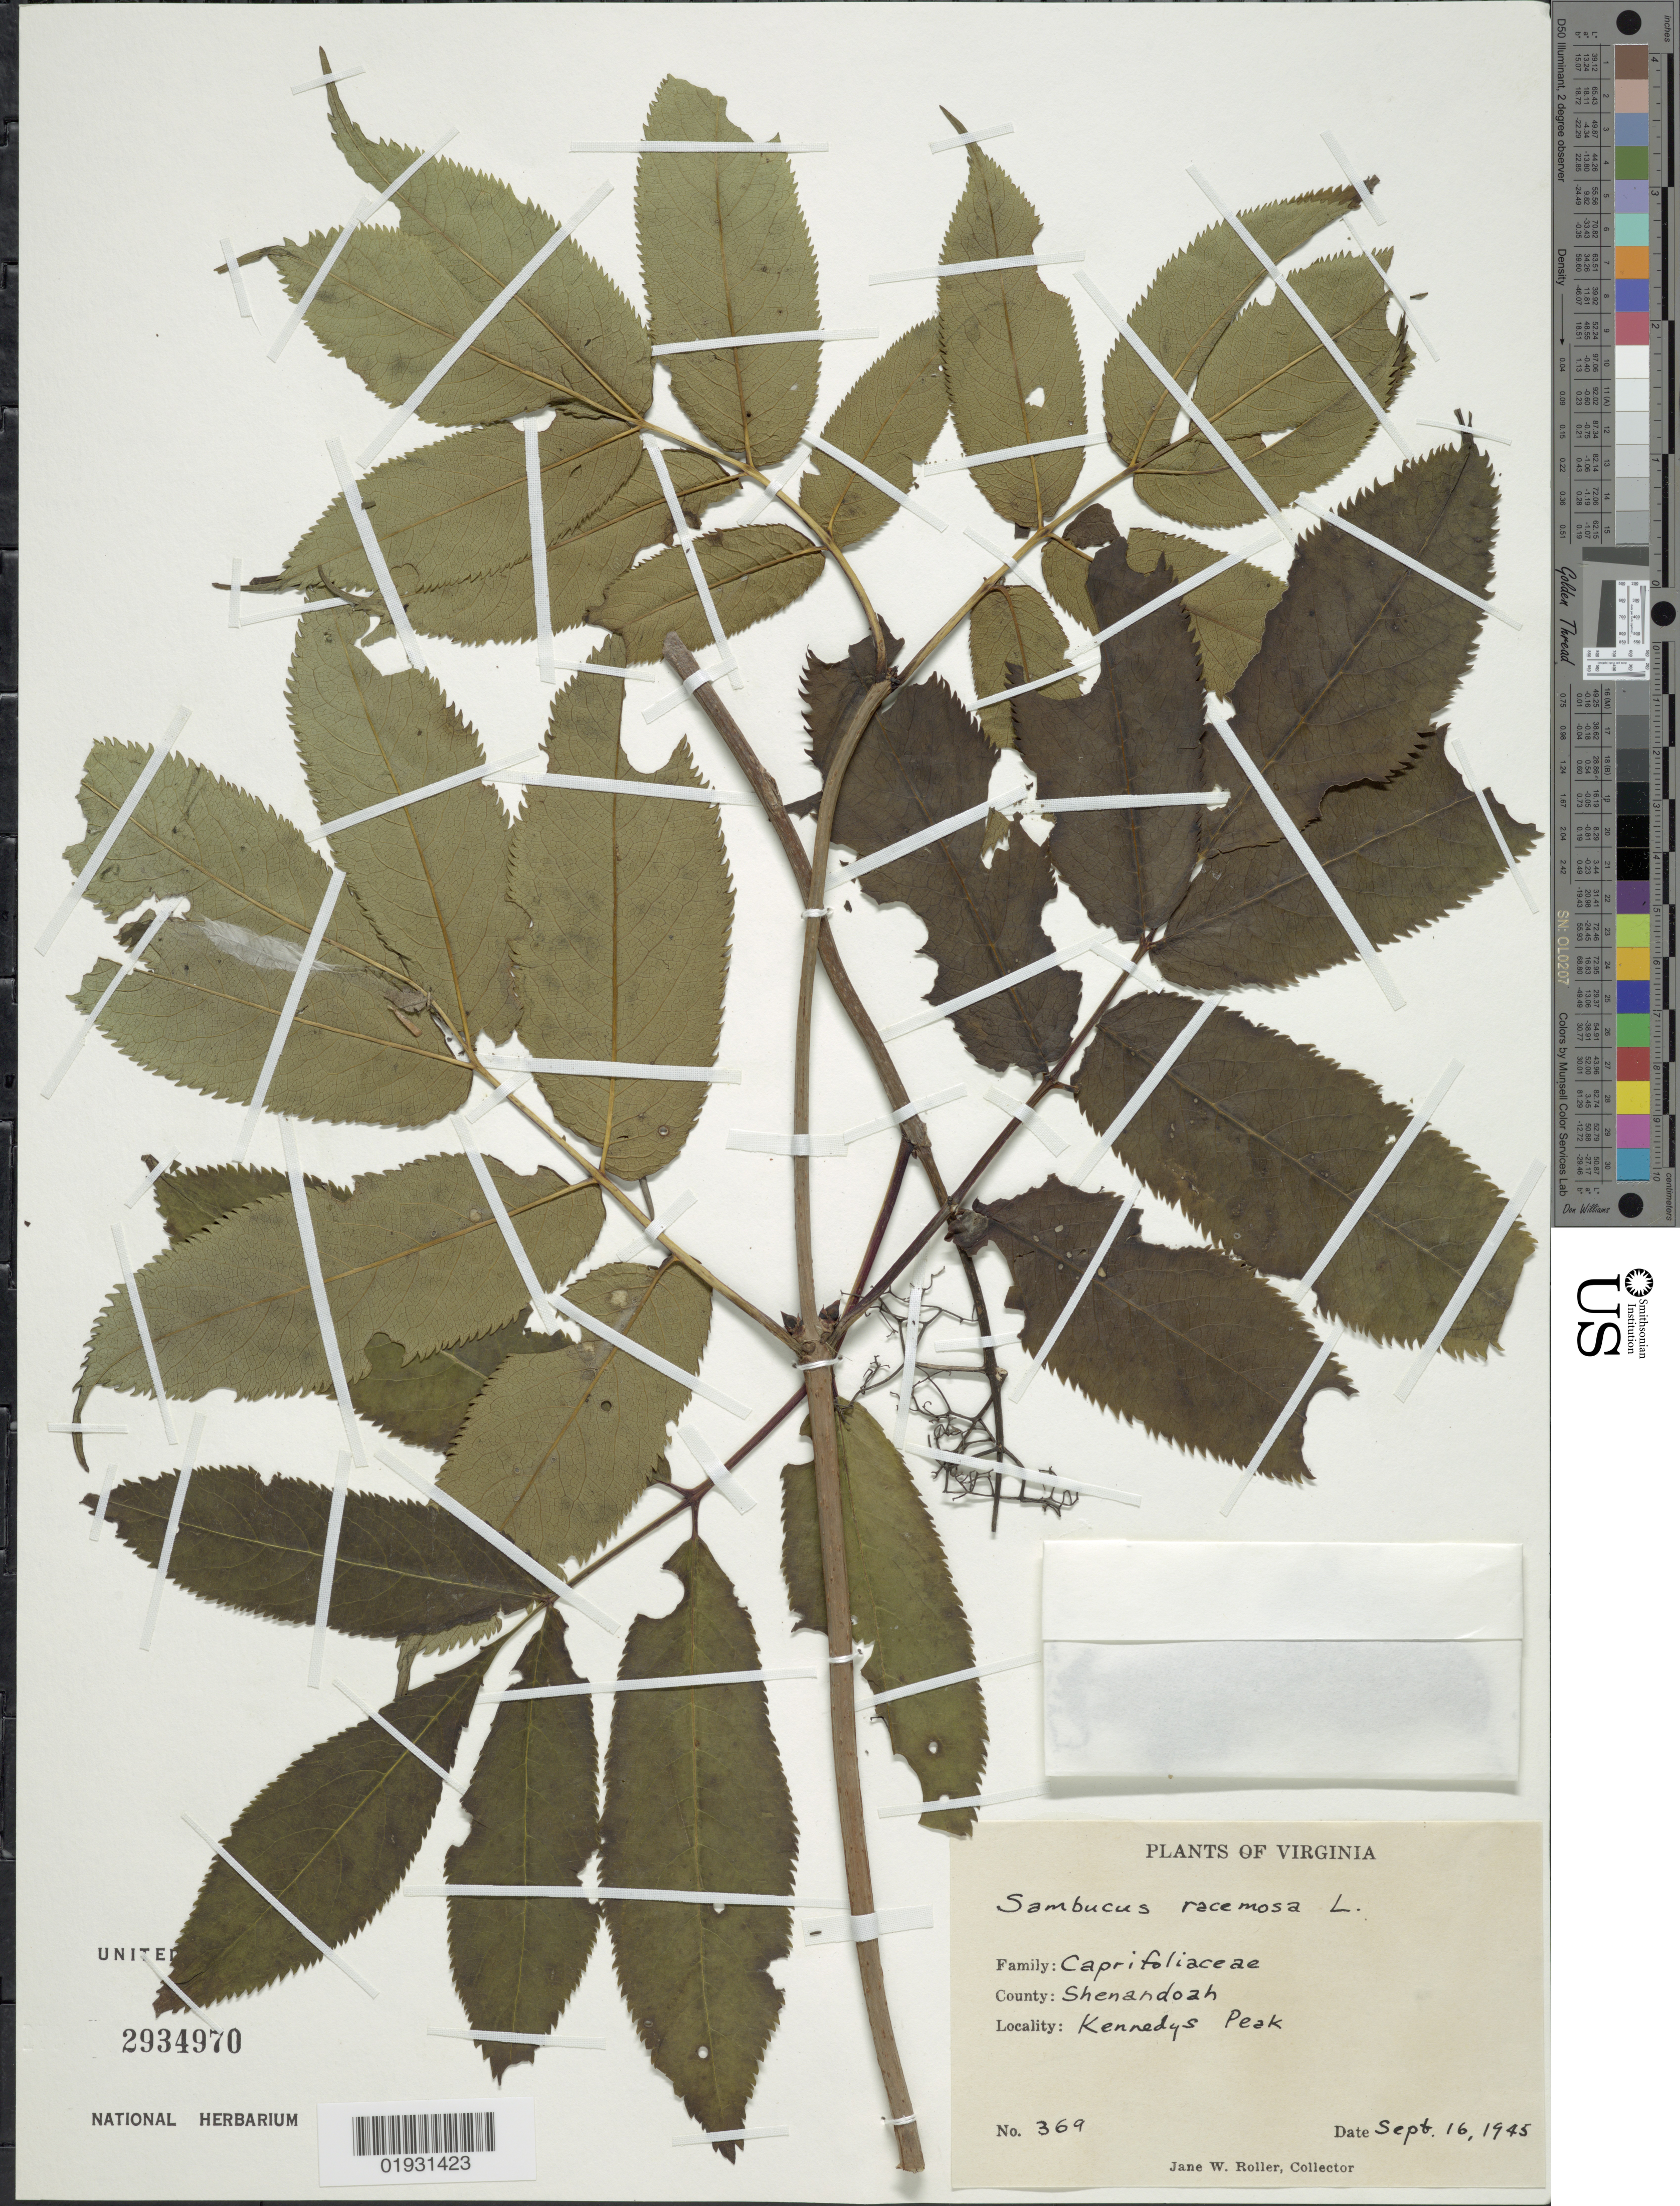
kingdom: Plantae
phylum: Tracheophyta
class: Magnoliopsida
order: Dipsacales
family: Viburnaceae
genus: Sambucus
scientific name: Sambucus racemosa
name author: L.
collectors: J. W. Roller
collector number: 369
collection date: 1945-09-16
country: United States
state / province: Virginia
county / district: Shenandoah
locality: County: Shenandoah. Kennedys Peak.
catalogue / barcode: US 2934970